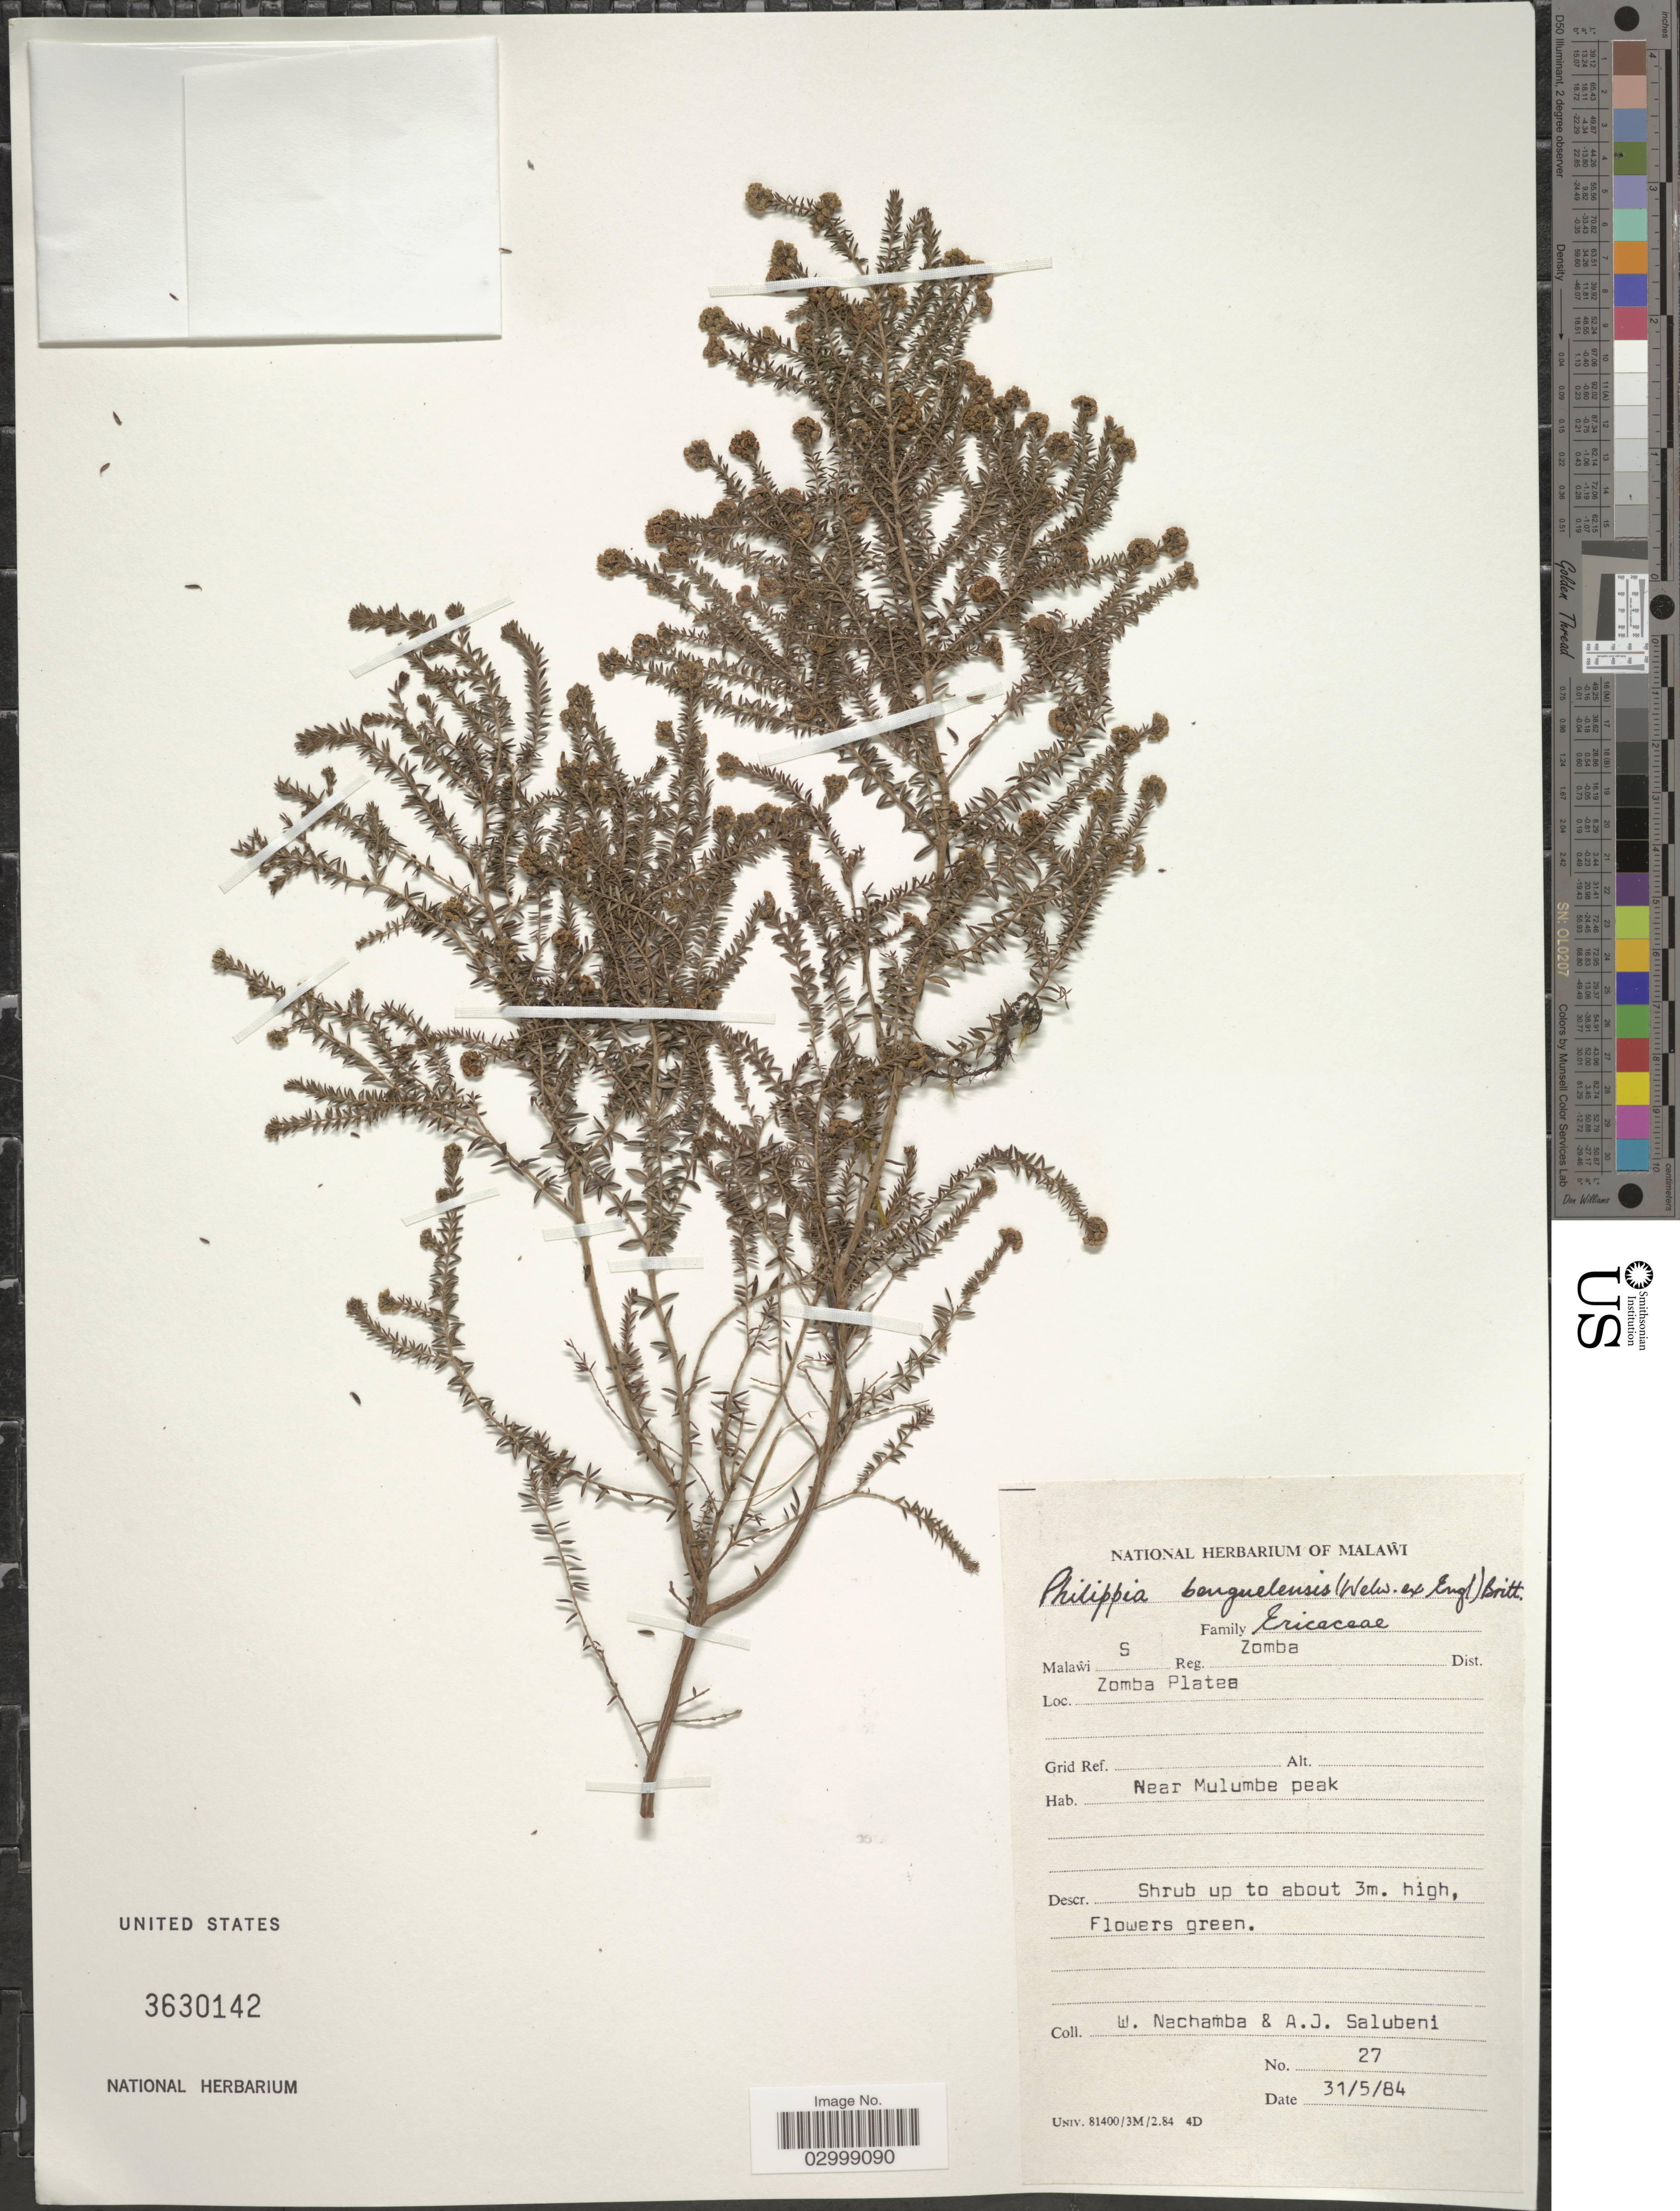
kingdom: Plantae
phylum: Tracheophyta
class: Magnoliopsida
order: Ericales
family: Ericaceae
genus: Philippia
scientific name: Philippia benguelensis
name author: (Welw. ex Engl.) Britten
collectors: W. Nachamba & A. J. Salubeni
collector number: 27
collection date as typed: Transcribed d/m/y: 31/5/84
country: Malawi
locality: Reg. Zomba Dist., Zomba Plateau, Near Mulumbe peak.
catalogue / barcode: US 3630142